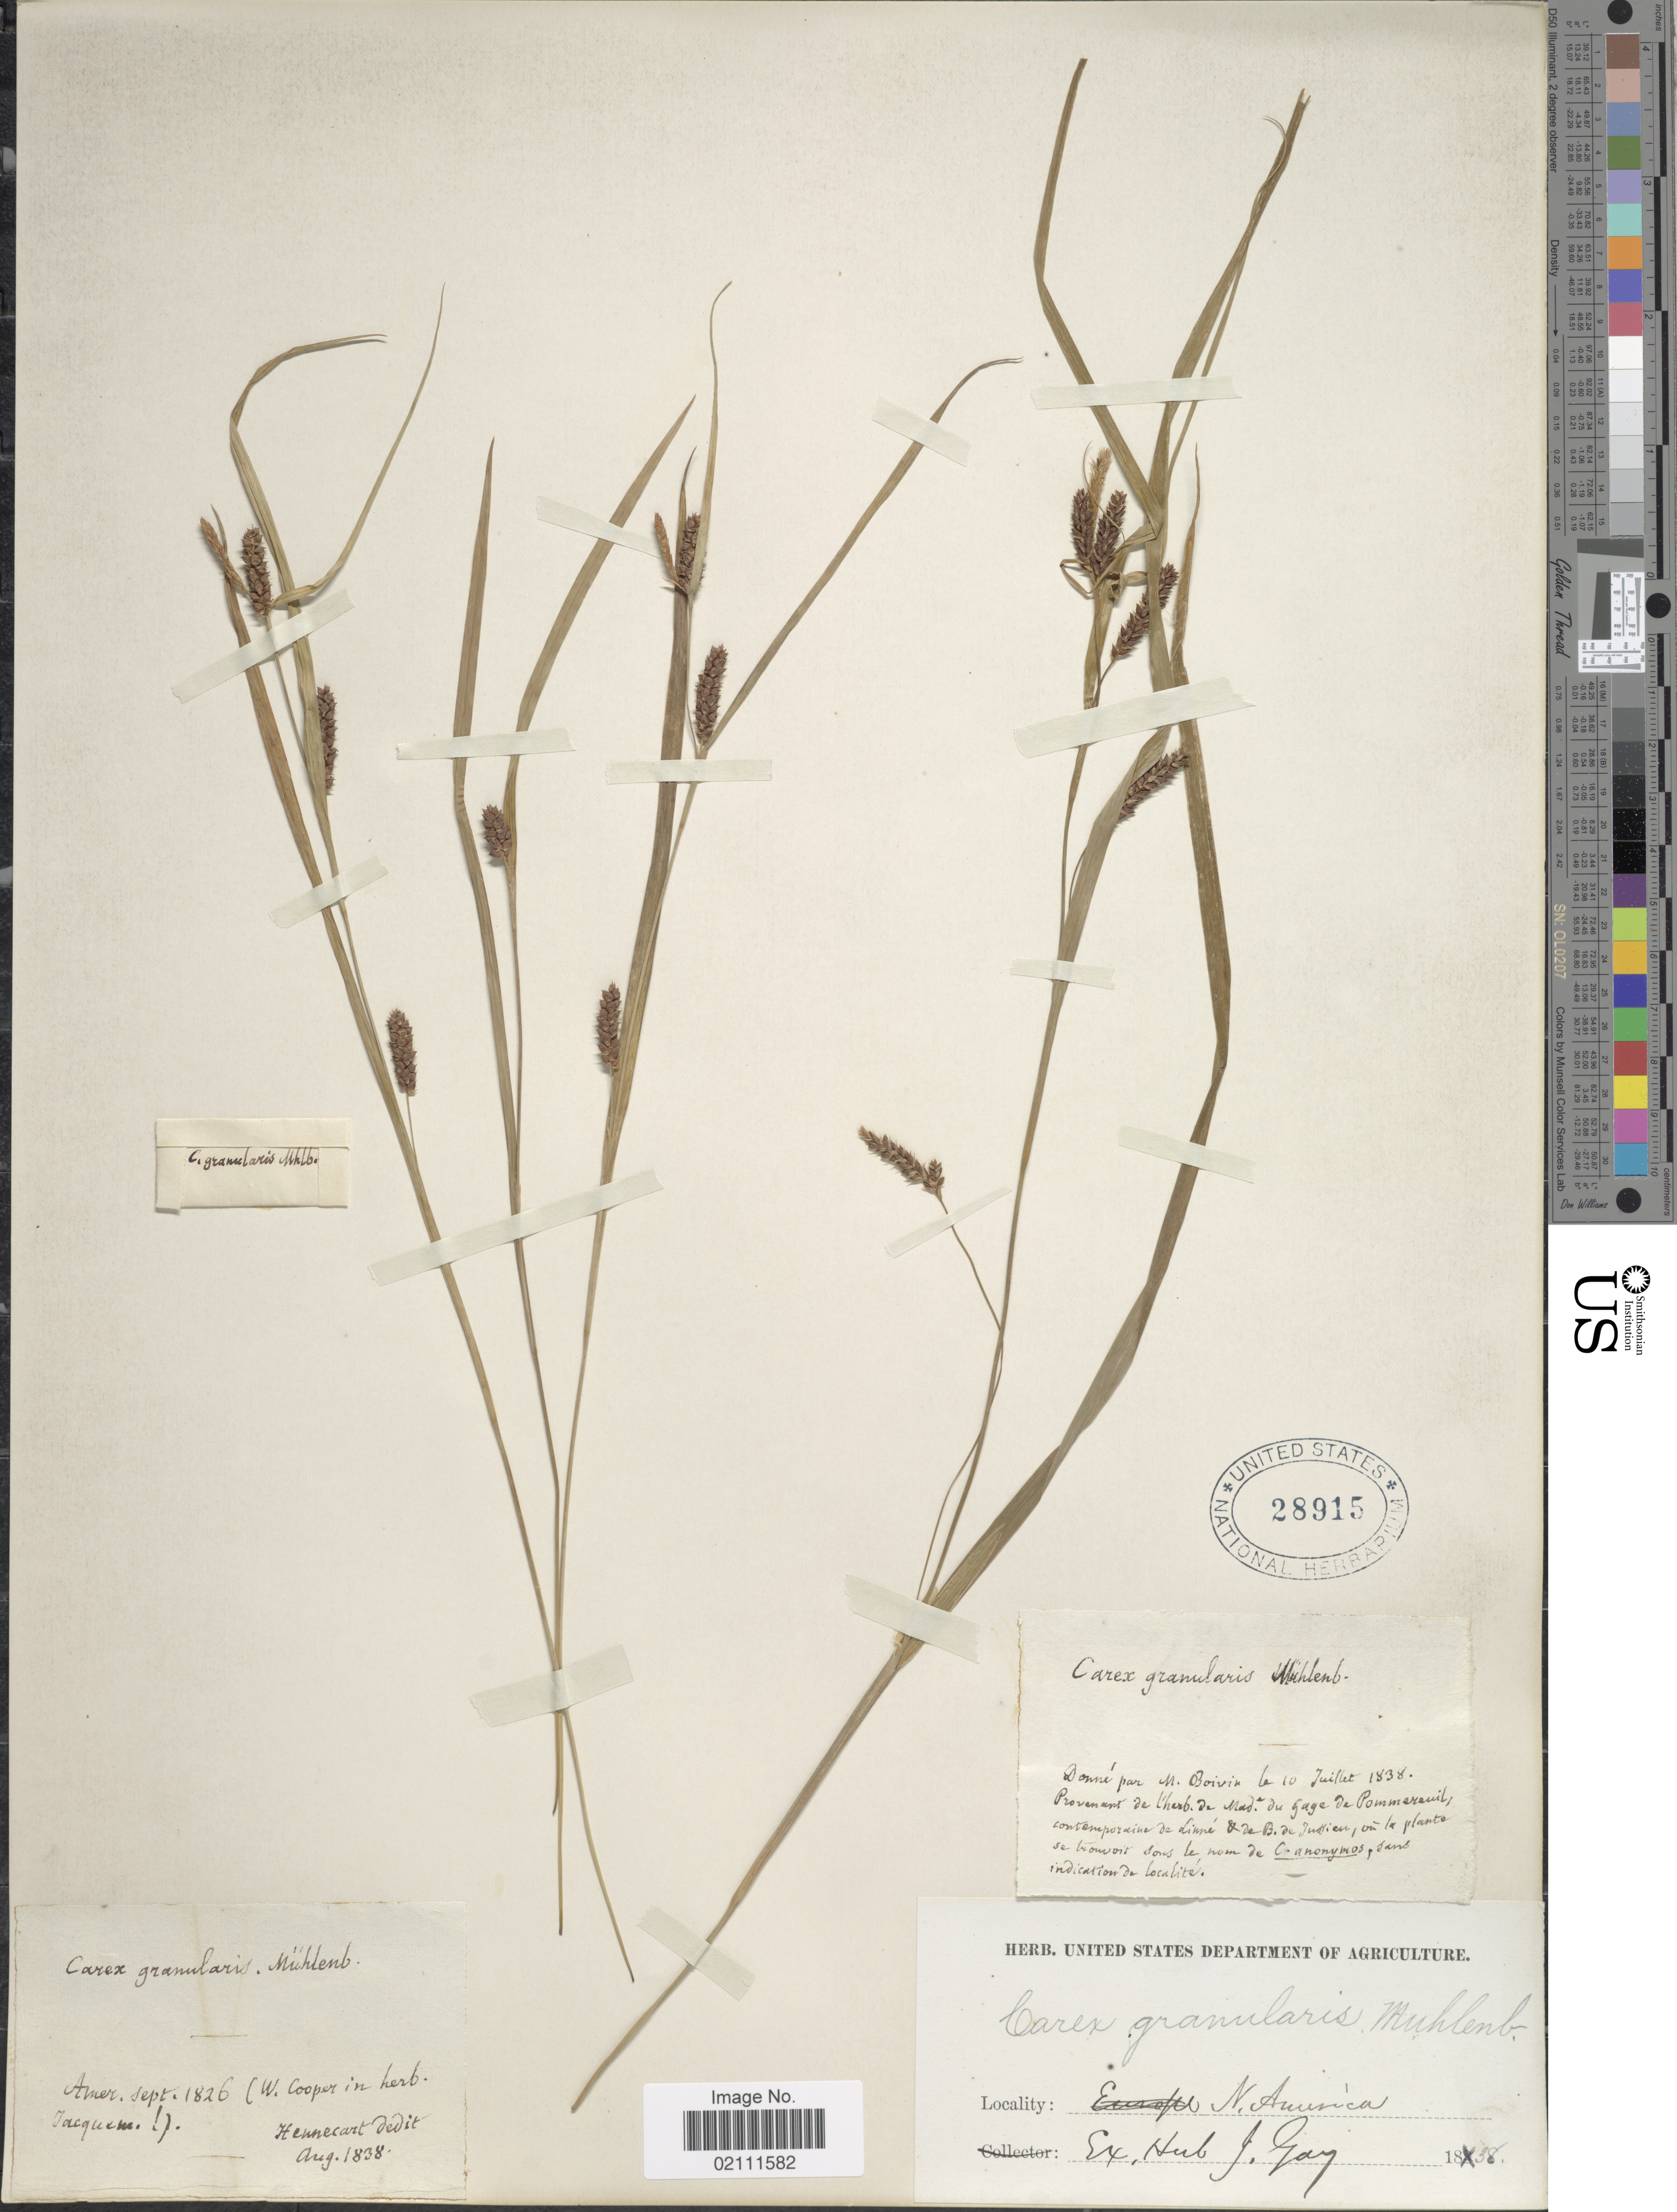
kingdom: Plantae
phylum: Tracheophyta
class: Liliopsida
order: Poales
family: Cyperaceae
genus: Carex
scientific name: Carex granularis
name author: Muhl. ex Willd.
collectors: ex herb. J. Gay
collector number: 1826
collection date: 1838-08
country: United States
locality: North America, Amer. sept.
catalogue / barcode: US 28915